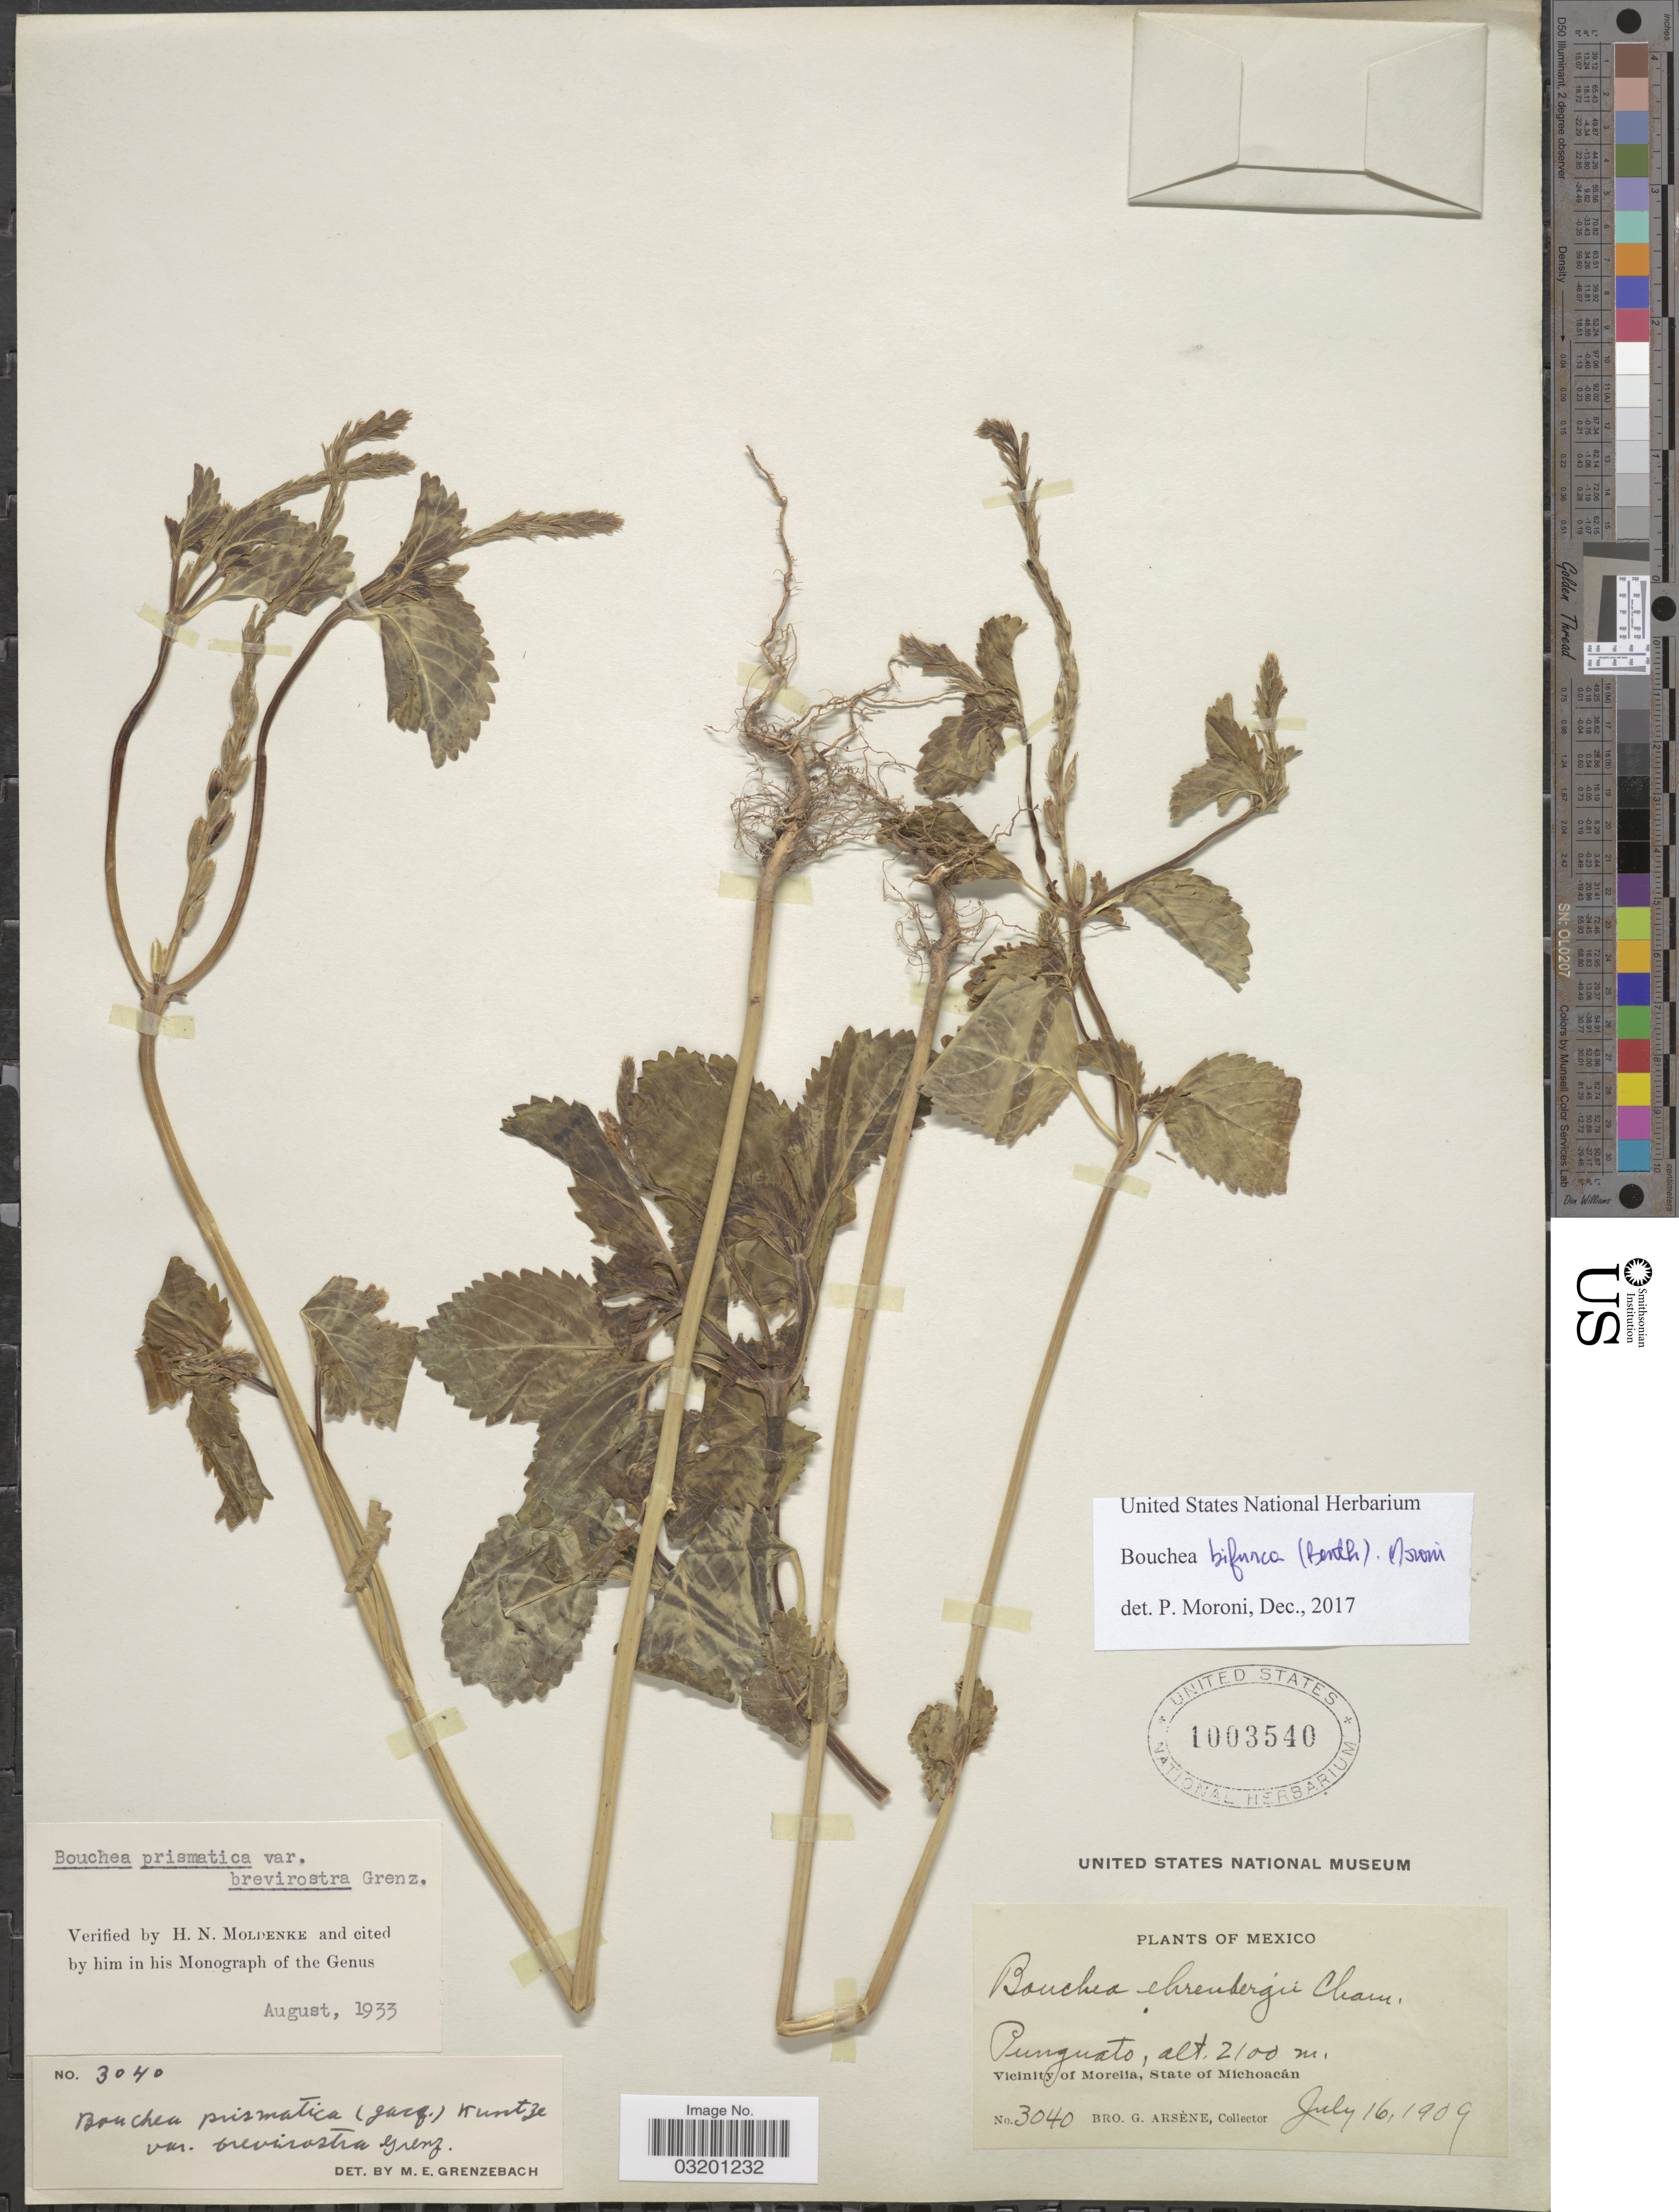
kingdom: Plantae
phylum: Tracheophyta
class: Magnoliopsida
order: Lamiales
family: Verbenaceae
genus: Bouchea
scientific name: Bouchea bifurca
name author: (Benth.) P. Moroni & N. O'Leary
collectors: Bro. G. Arsène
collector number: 3040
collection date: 1909-07-16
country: Mexico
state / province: Michoacán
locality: Punguato. Vicinity of Moreila.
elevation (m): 2100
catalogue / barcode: US 1003540